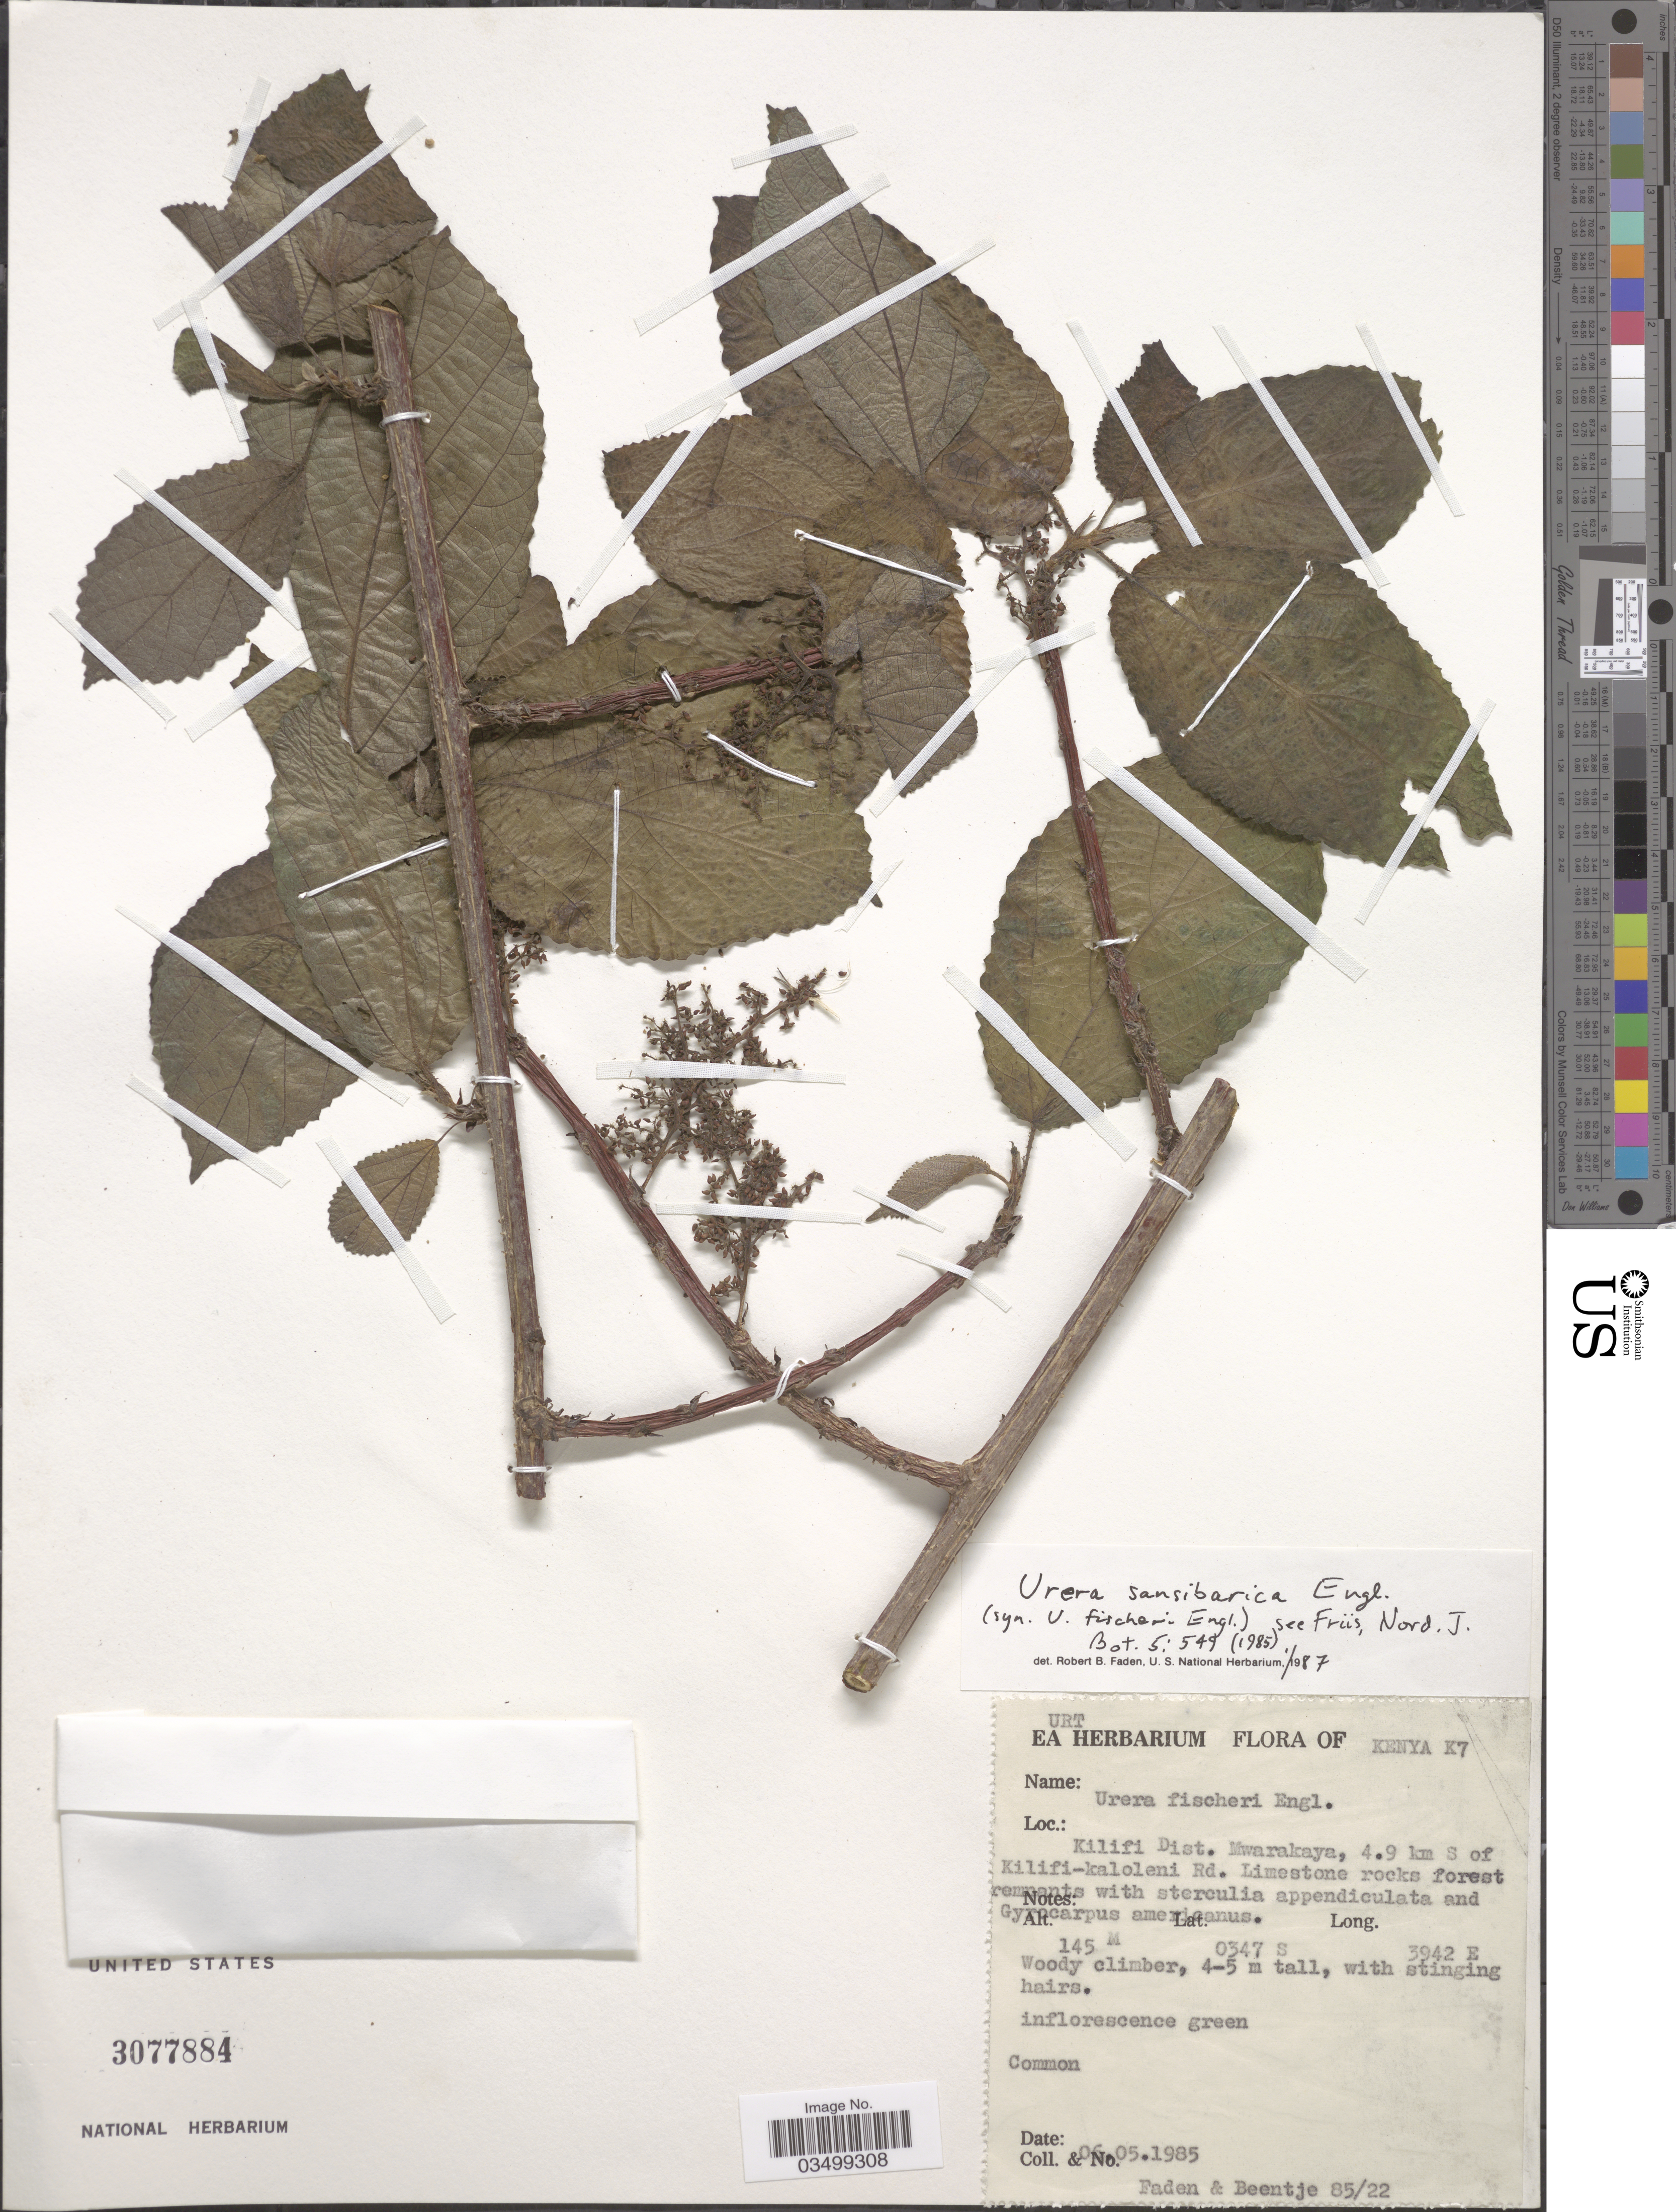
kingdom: Plantae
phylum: Tracheophyta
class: Magnoliopsida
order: Rosales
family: Urticaceae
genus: Urera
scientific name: Urera sansibarica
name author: Engl.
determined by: Faden, Robert B., (US), Smithsonian Institution - National Museum of Natural History (UNITED STATES)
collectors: R. B. Faden & -- Beentje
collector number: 85/22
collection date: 1985-05-06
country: Kenya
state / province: Kilifi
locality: K7. Kilifi Dist. Mwarakaya, 4.9 km s of Kilifi-kaloleni Rd.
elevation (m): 145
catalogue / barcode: US 3077884